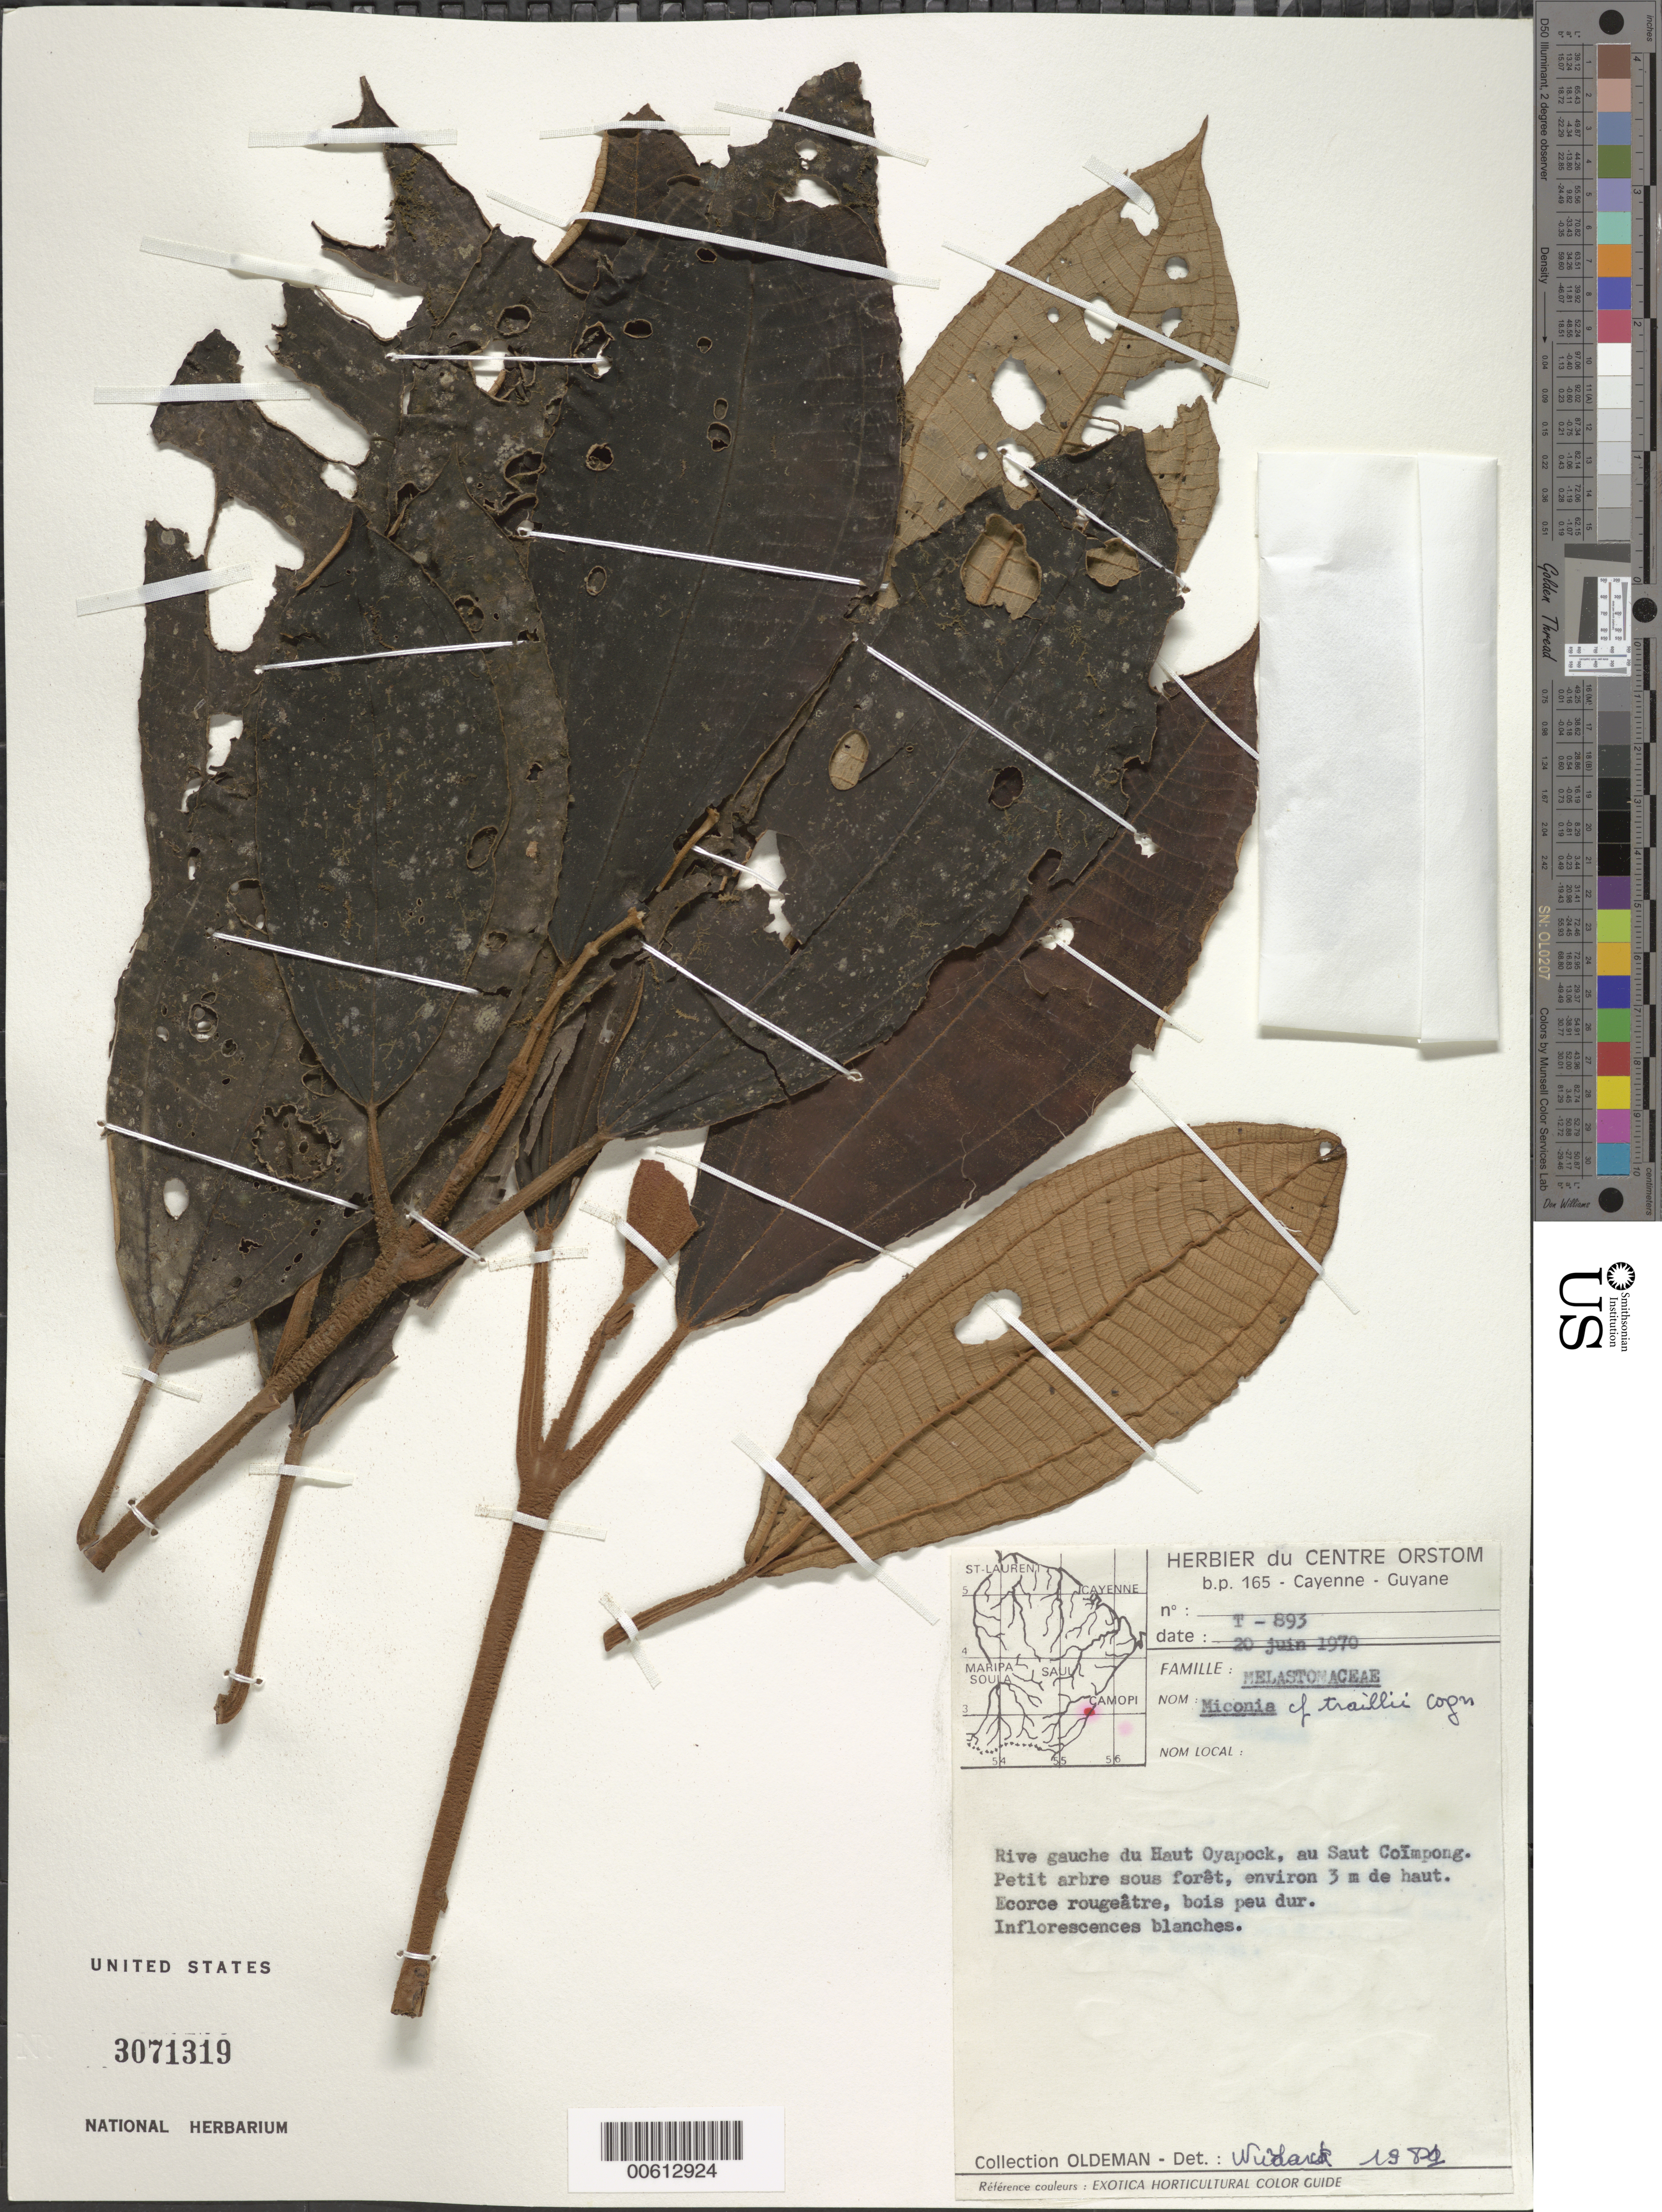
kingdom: Plantae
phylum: Tracheophyta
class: Magnoliopsida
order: Myrtales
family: Melastomataceae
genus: Miconia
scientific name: Miconia traillii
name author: Cogn.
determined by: Wurdack, John J., (US), US (UNITED STATES)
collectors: R. Oldeman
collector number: T 893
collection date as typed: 20-Jun-70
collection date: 1970-06-20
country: French Guiana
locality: Saut Coïmpong, Bassin de l'Oyapock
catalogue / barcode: US 3071319